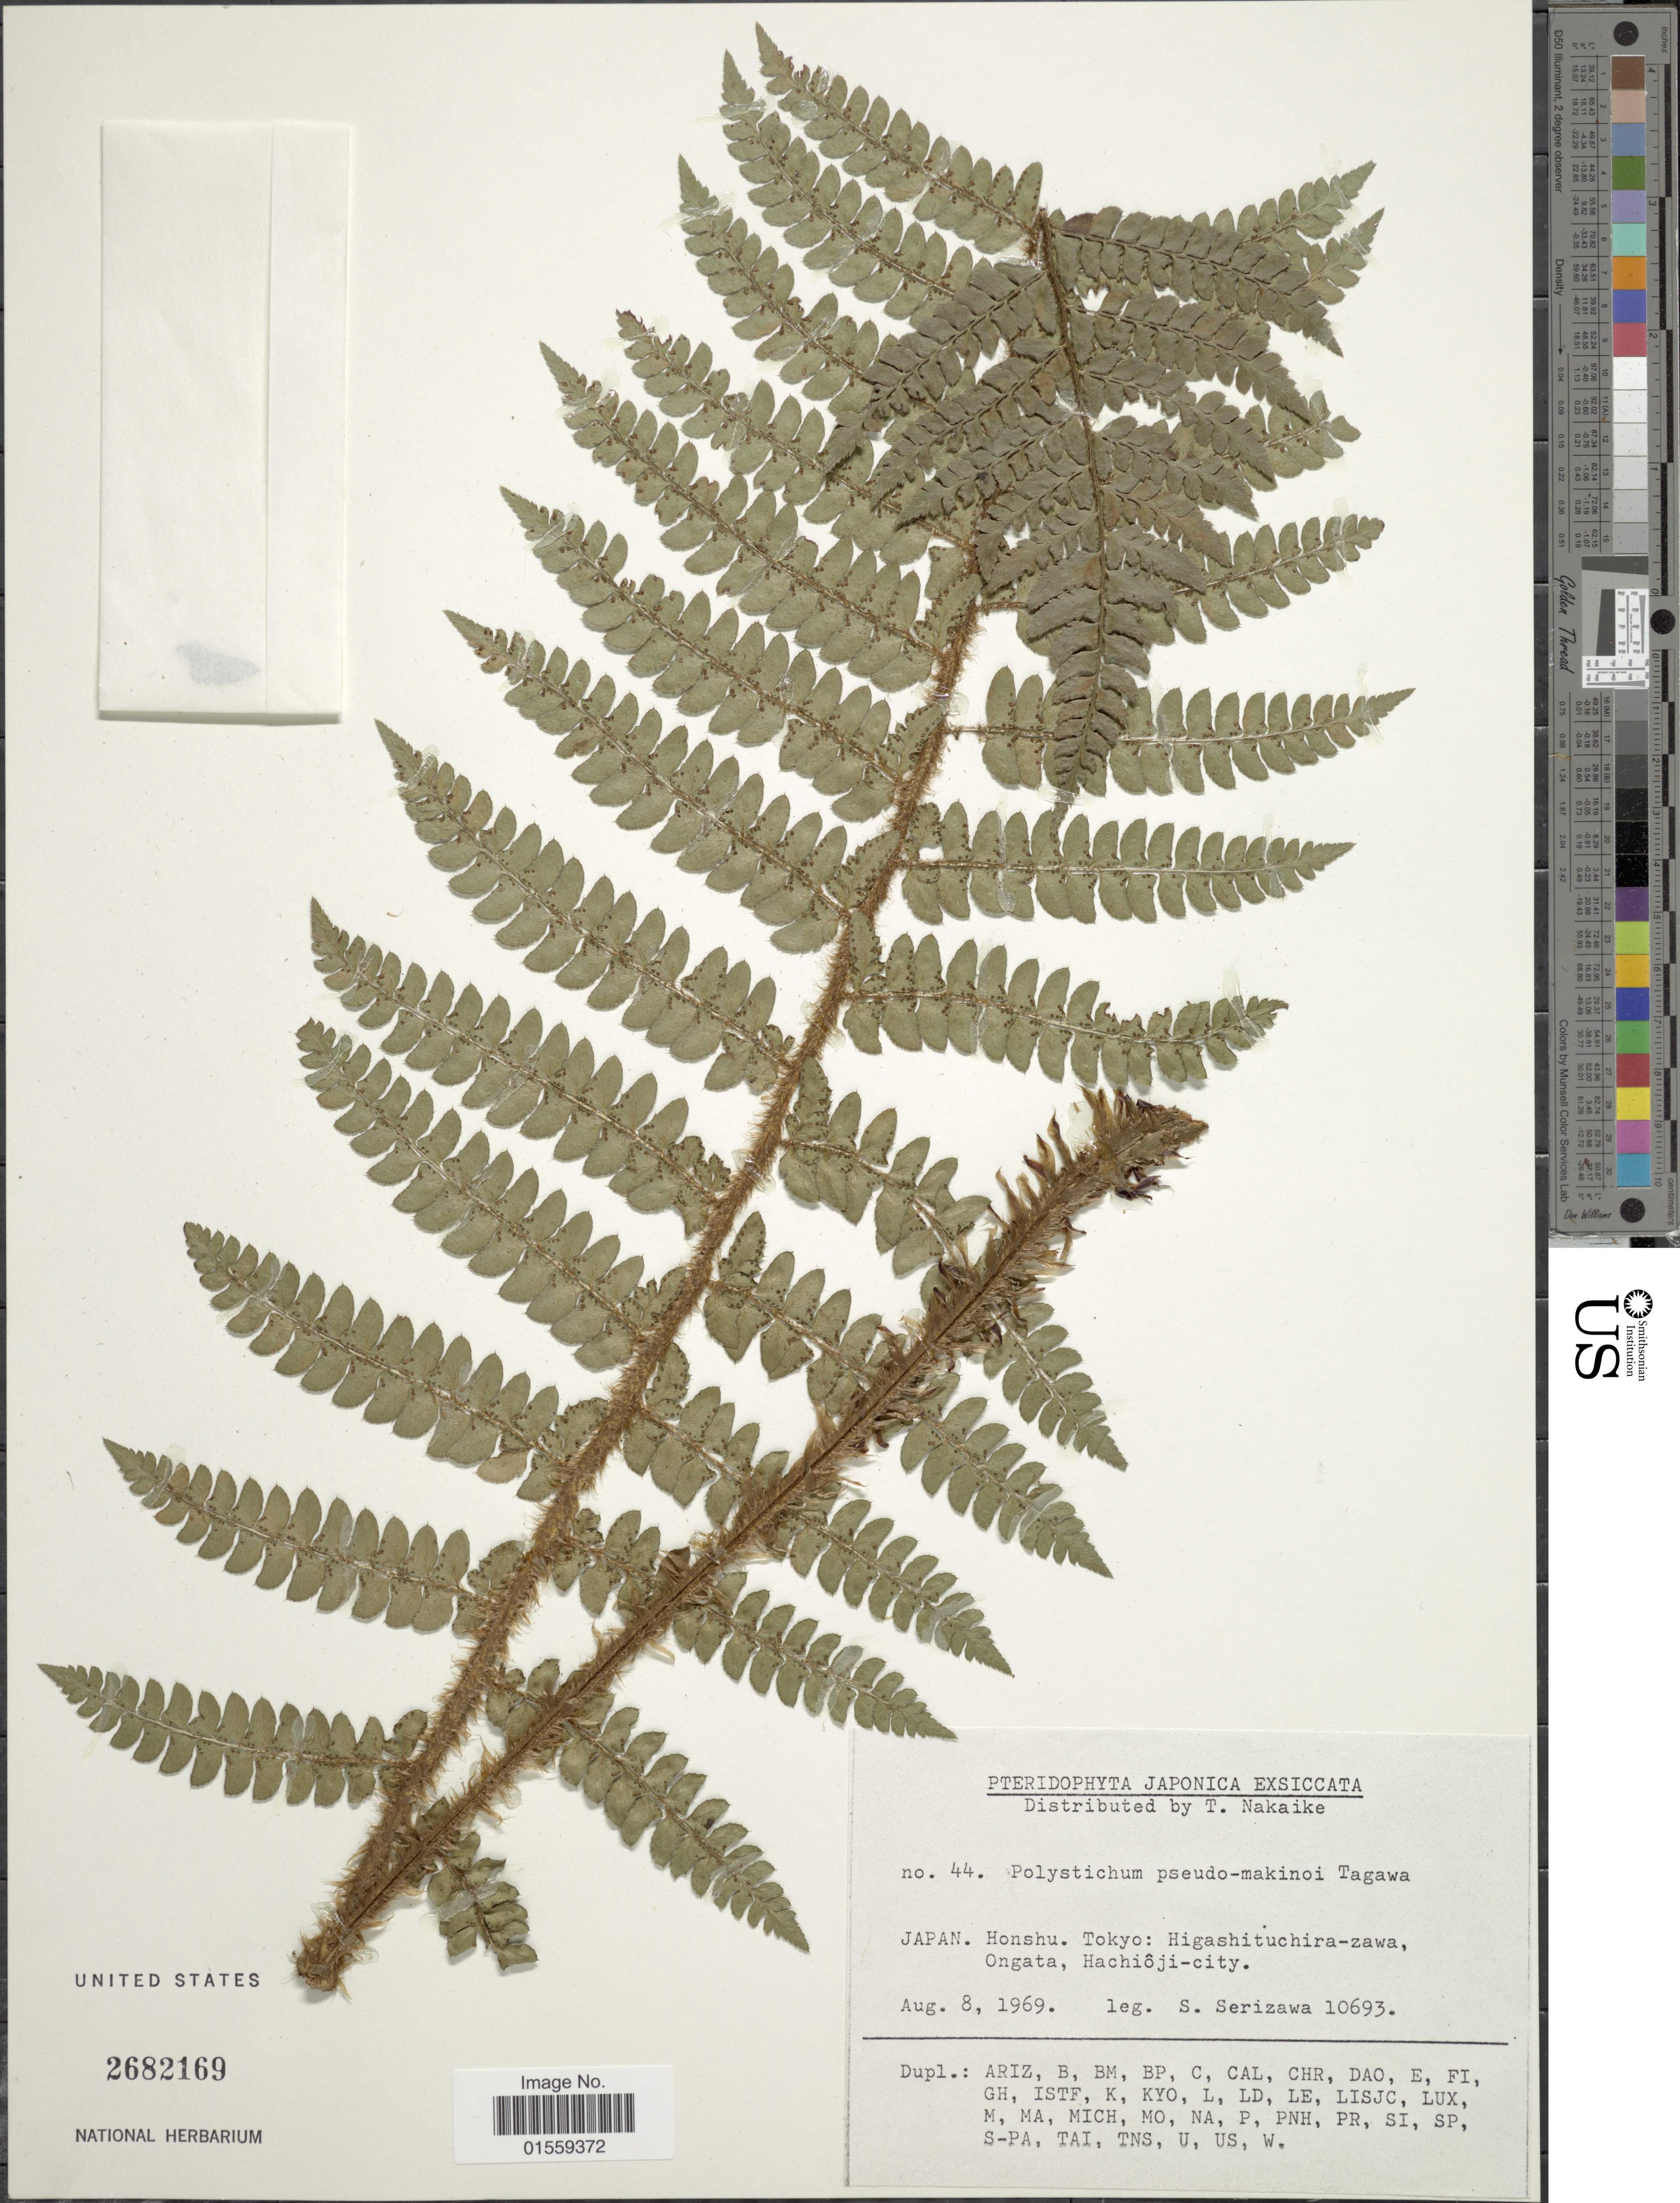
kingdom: Plantae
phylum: Tracheophyta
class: Polypodiopsida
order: Polypodiales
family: Dryopteridaceae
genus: Polystichum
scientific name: Polystichum pseudomakinoi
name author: Tagawa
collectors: S. Serizawa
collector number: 10693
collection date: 1969-08-08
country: Japan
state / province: Tokyo, Federal City of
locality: Honshu, Tokyo: Higashituchira-zawa, Ongata, Hachiojo-city.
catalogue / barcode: US 2682169